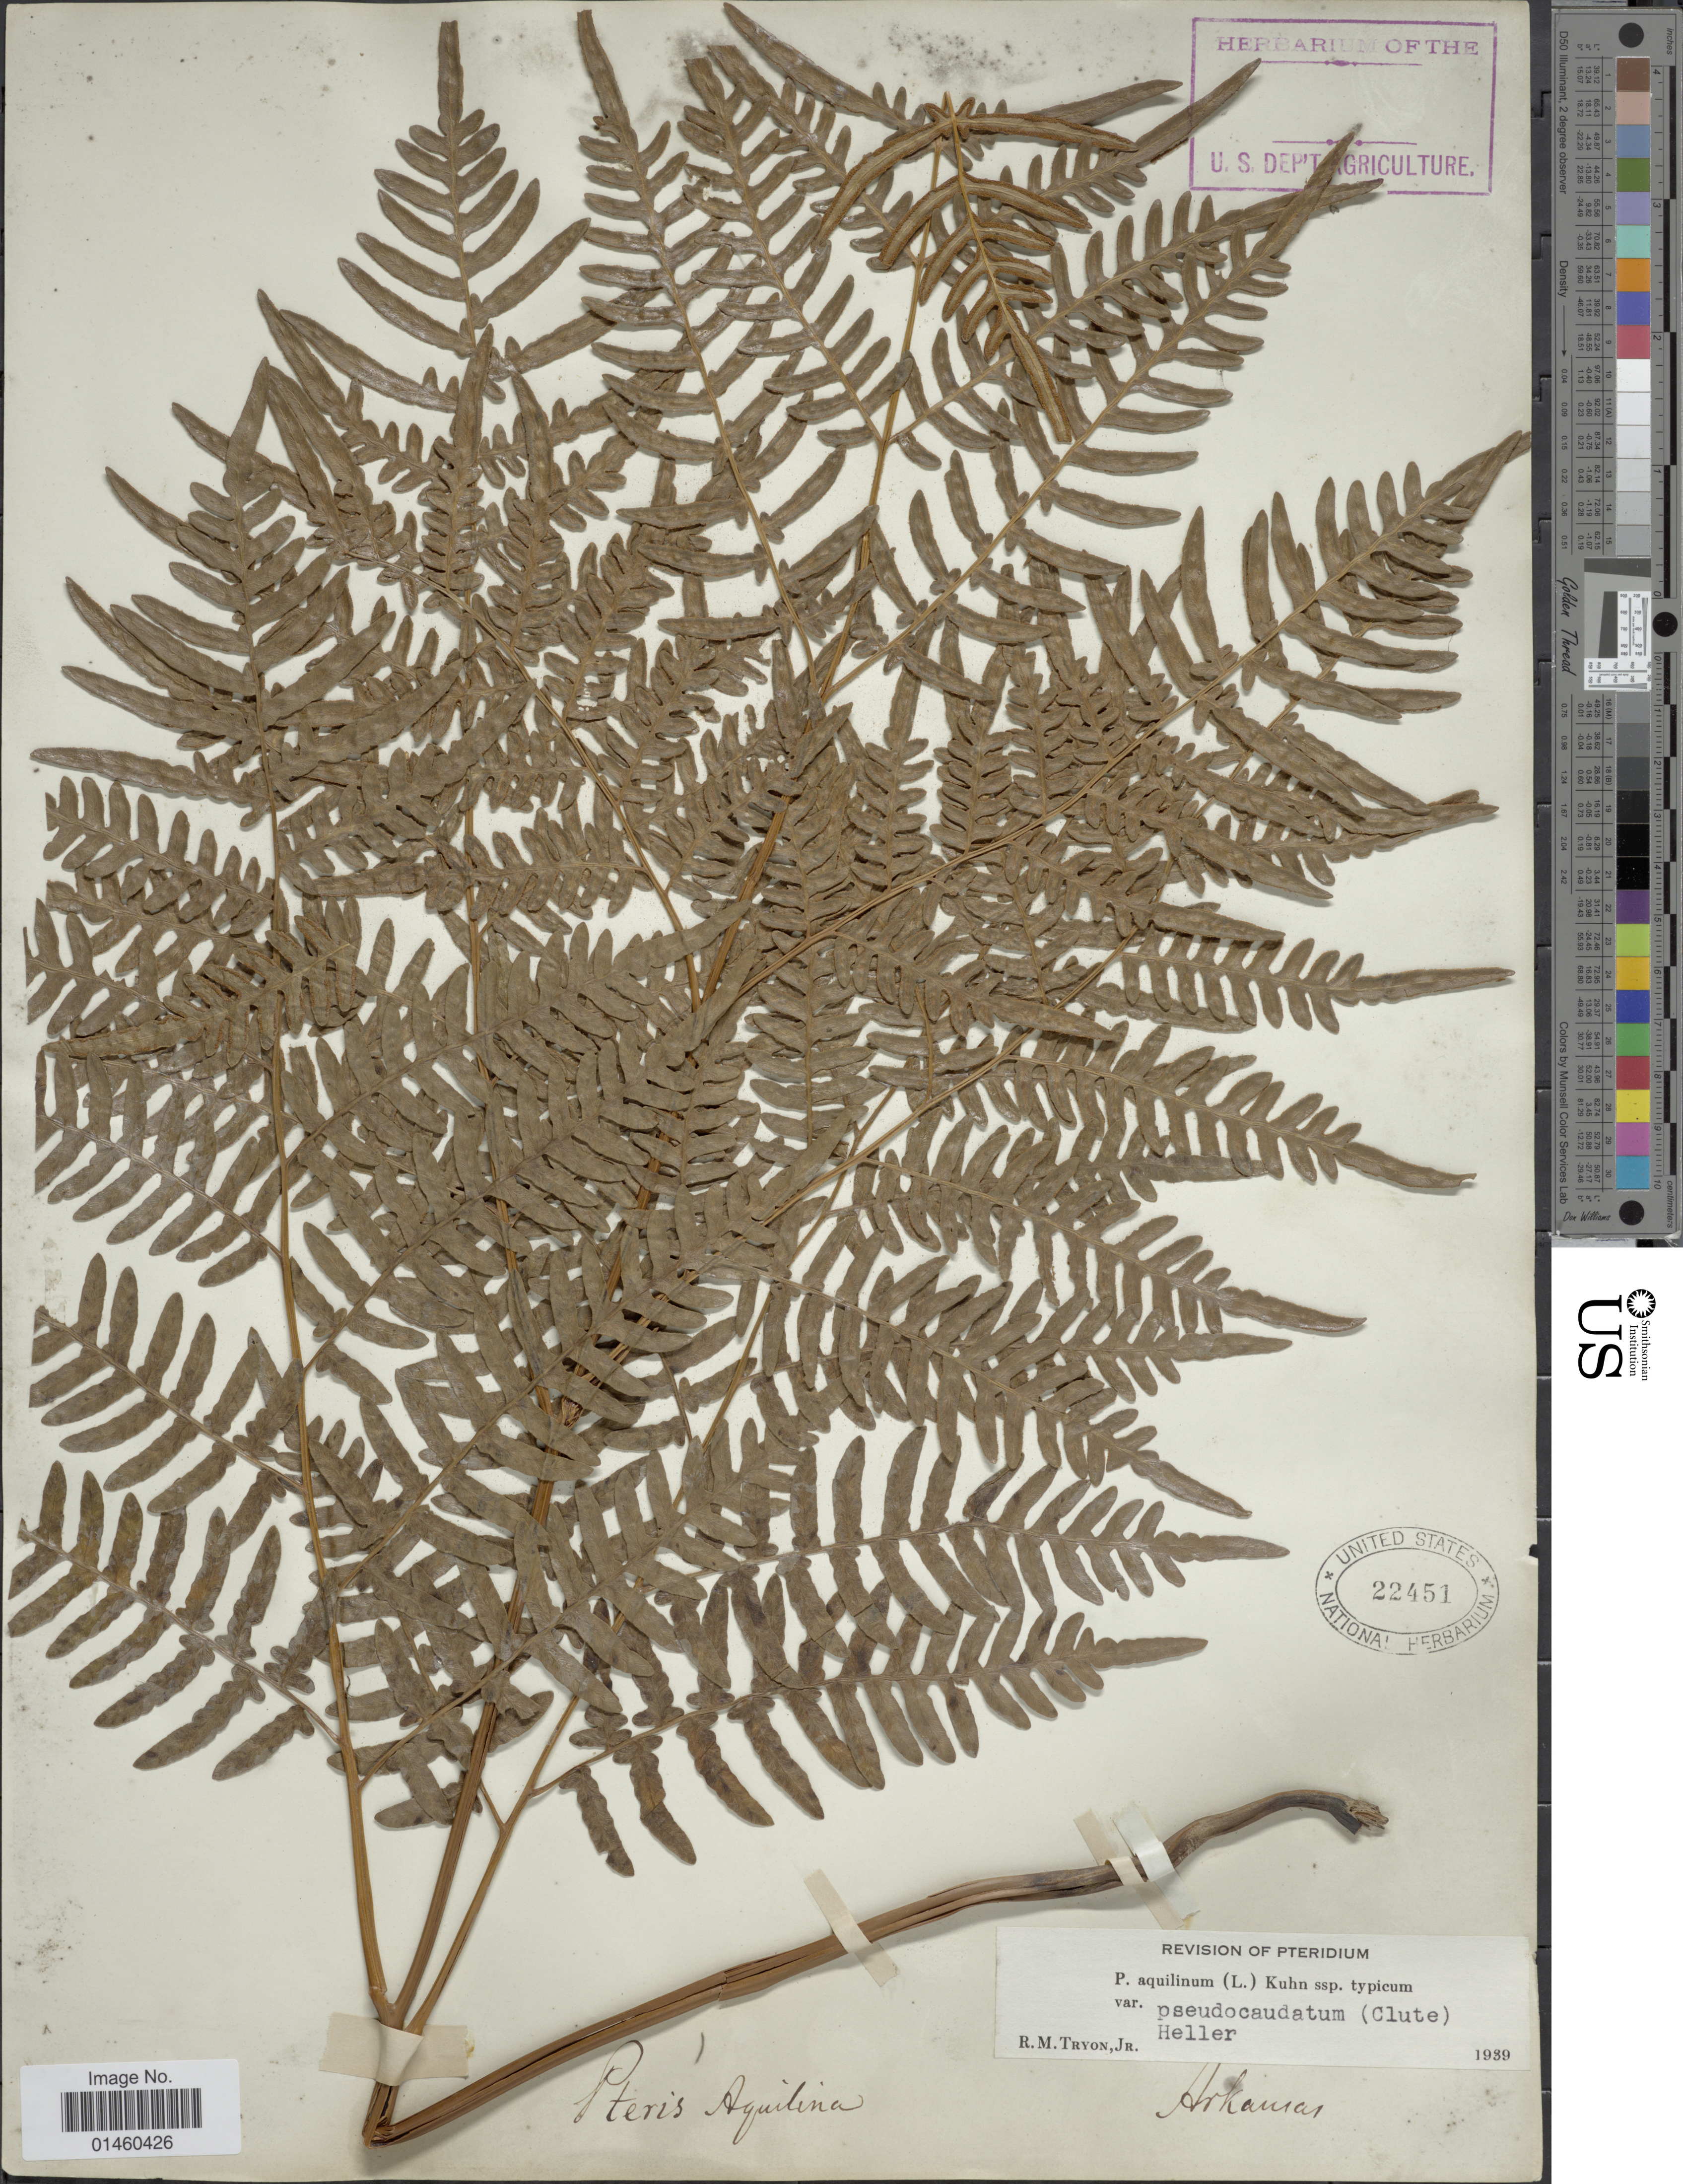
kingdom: Plantae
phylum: Tracheophyta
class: Polypodiopsida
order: Polypodiales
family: Dennstaedtiaceae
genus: Pteridium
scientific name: Pteridium aquilinum var. pseudocaudatum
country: United States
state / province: Arkansas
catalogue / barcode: US 22451